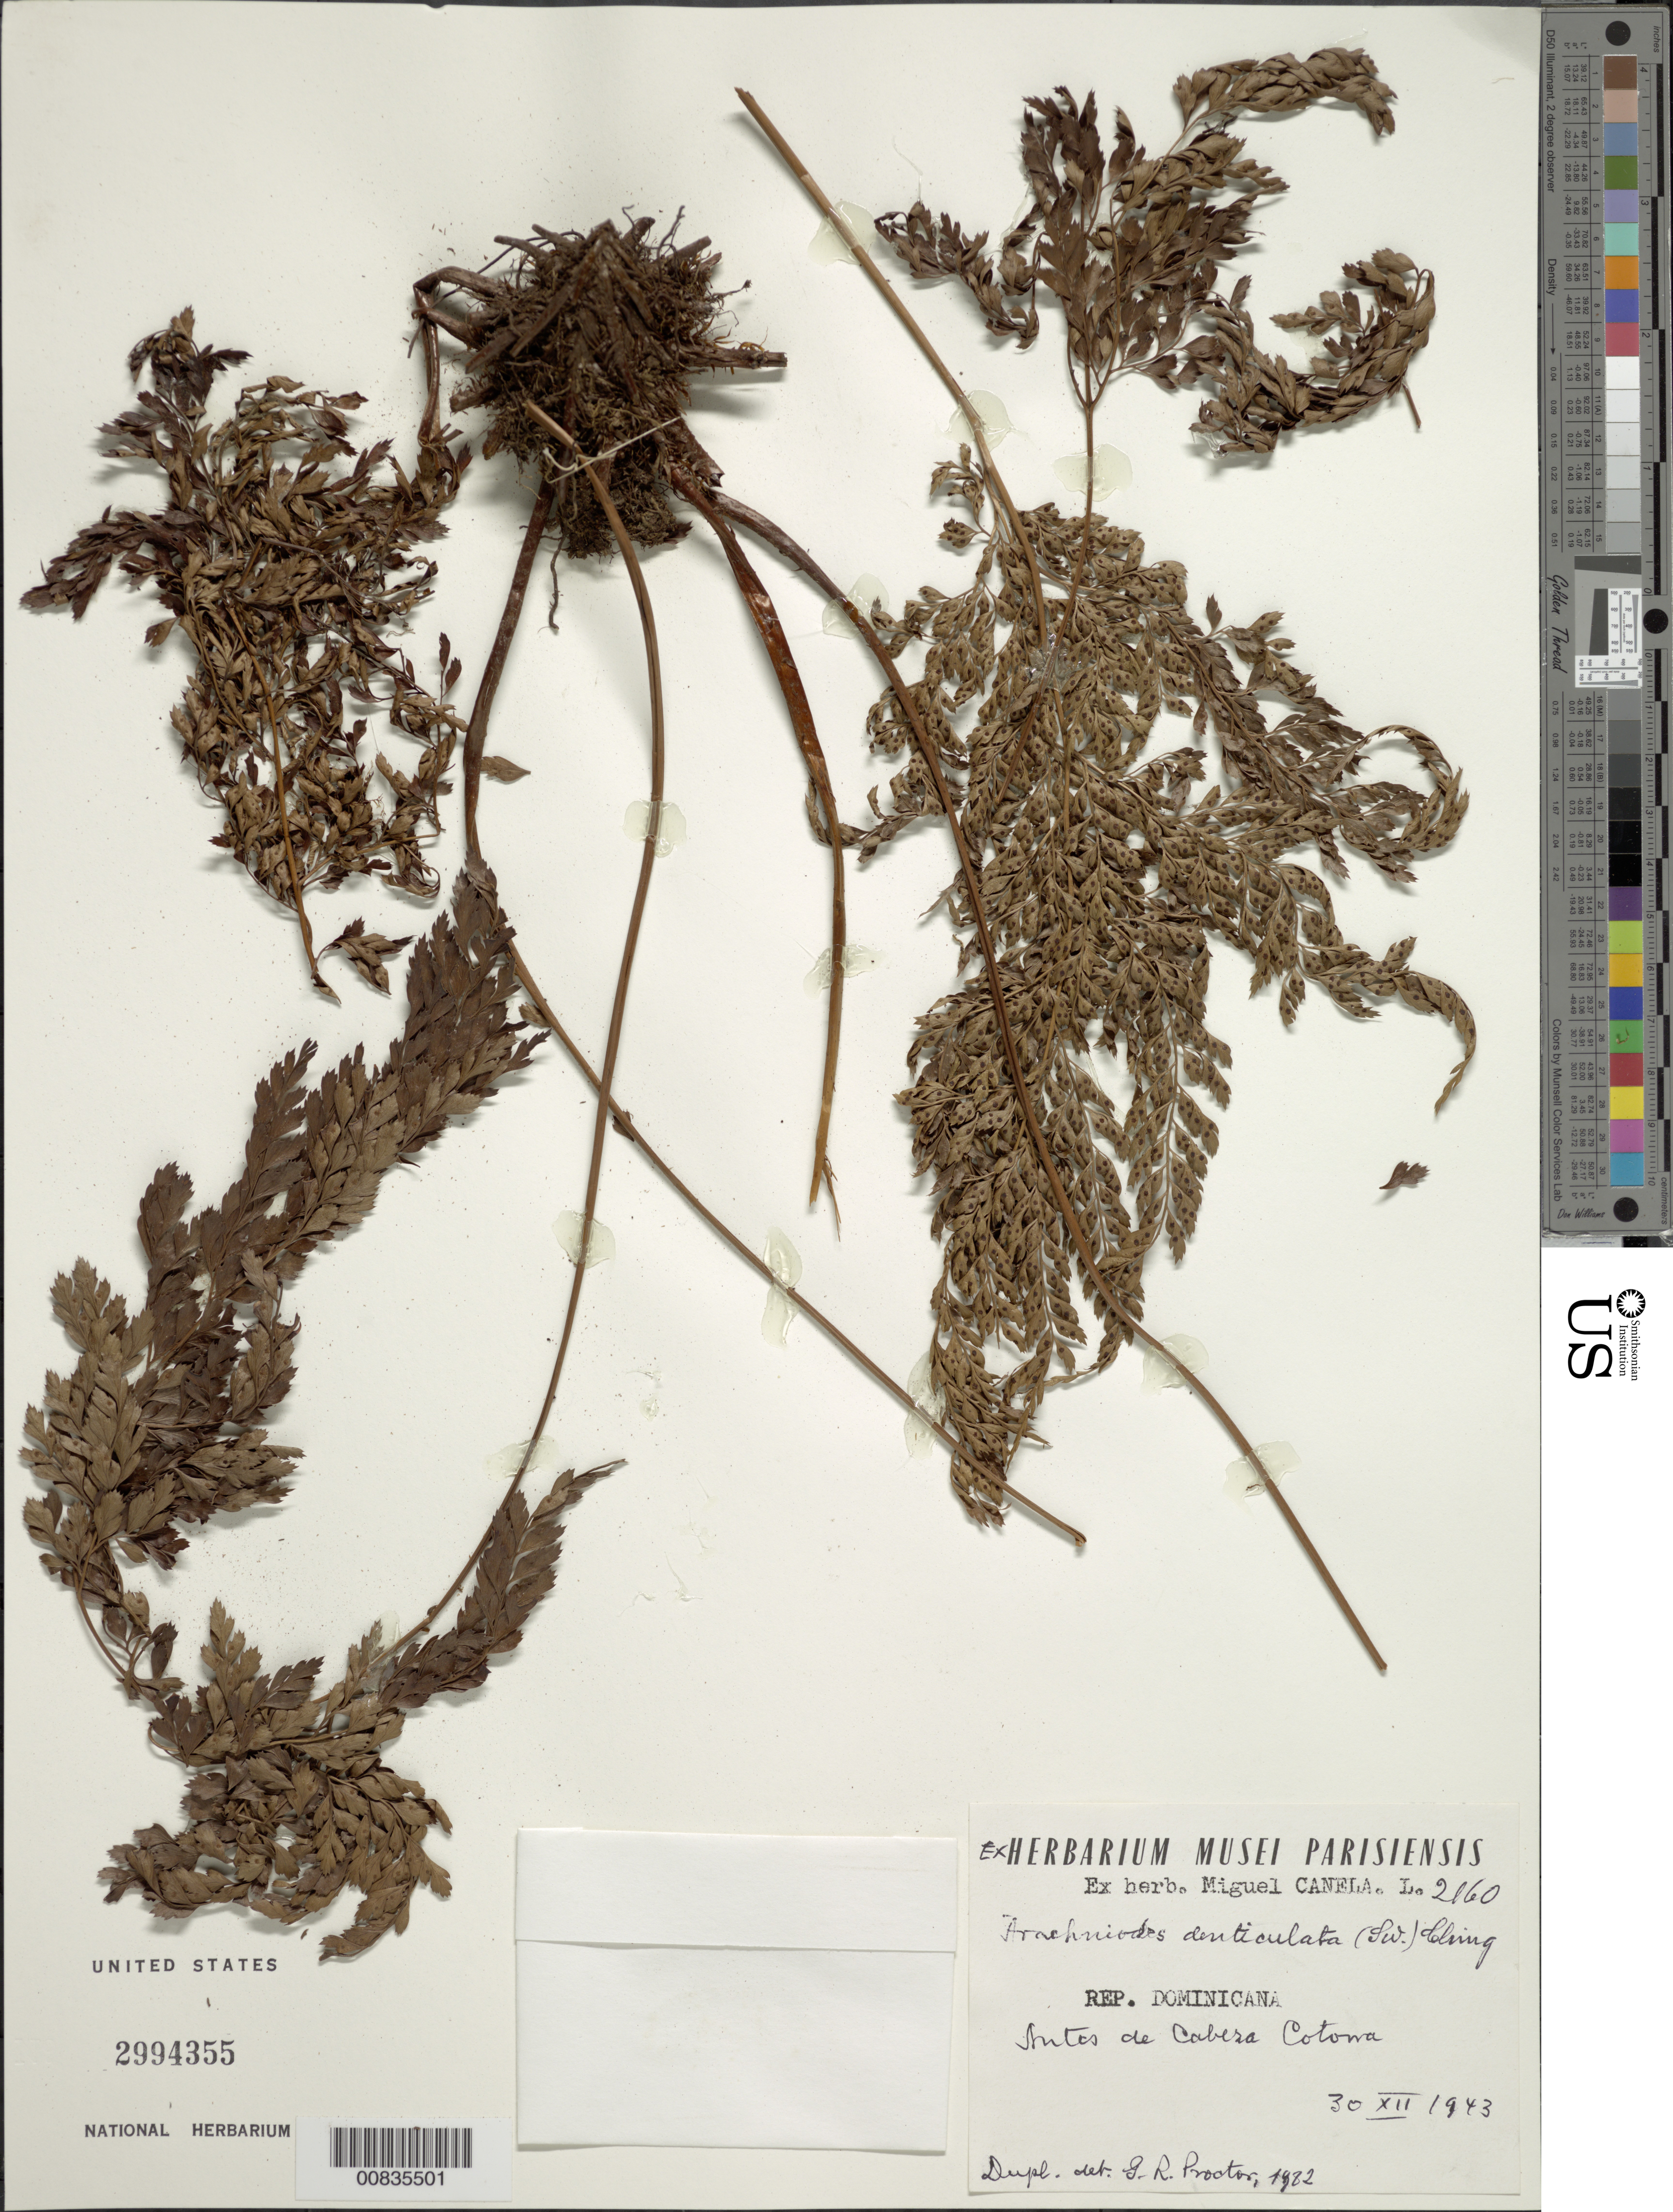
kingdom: Plantae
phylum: Tracheophyta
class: Polypodiopsida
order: Polypodiales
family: Dryopteridaceae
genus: Arachniodes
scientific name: Arachniodes denticulata var. denticulata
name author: (Sw.) Ching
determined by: Proctor, G. R.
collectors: M. Canela Lazaro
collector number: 2160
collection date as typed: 30 Dec 1943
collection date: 1943-12-30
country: Dominican Republic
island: Hispaniola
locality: Cabera Cotona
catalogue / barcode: US 2994355